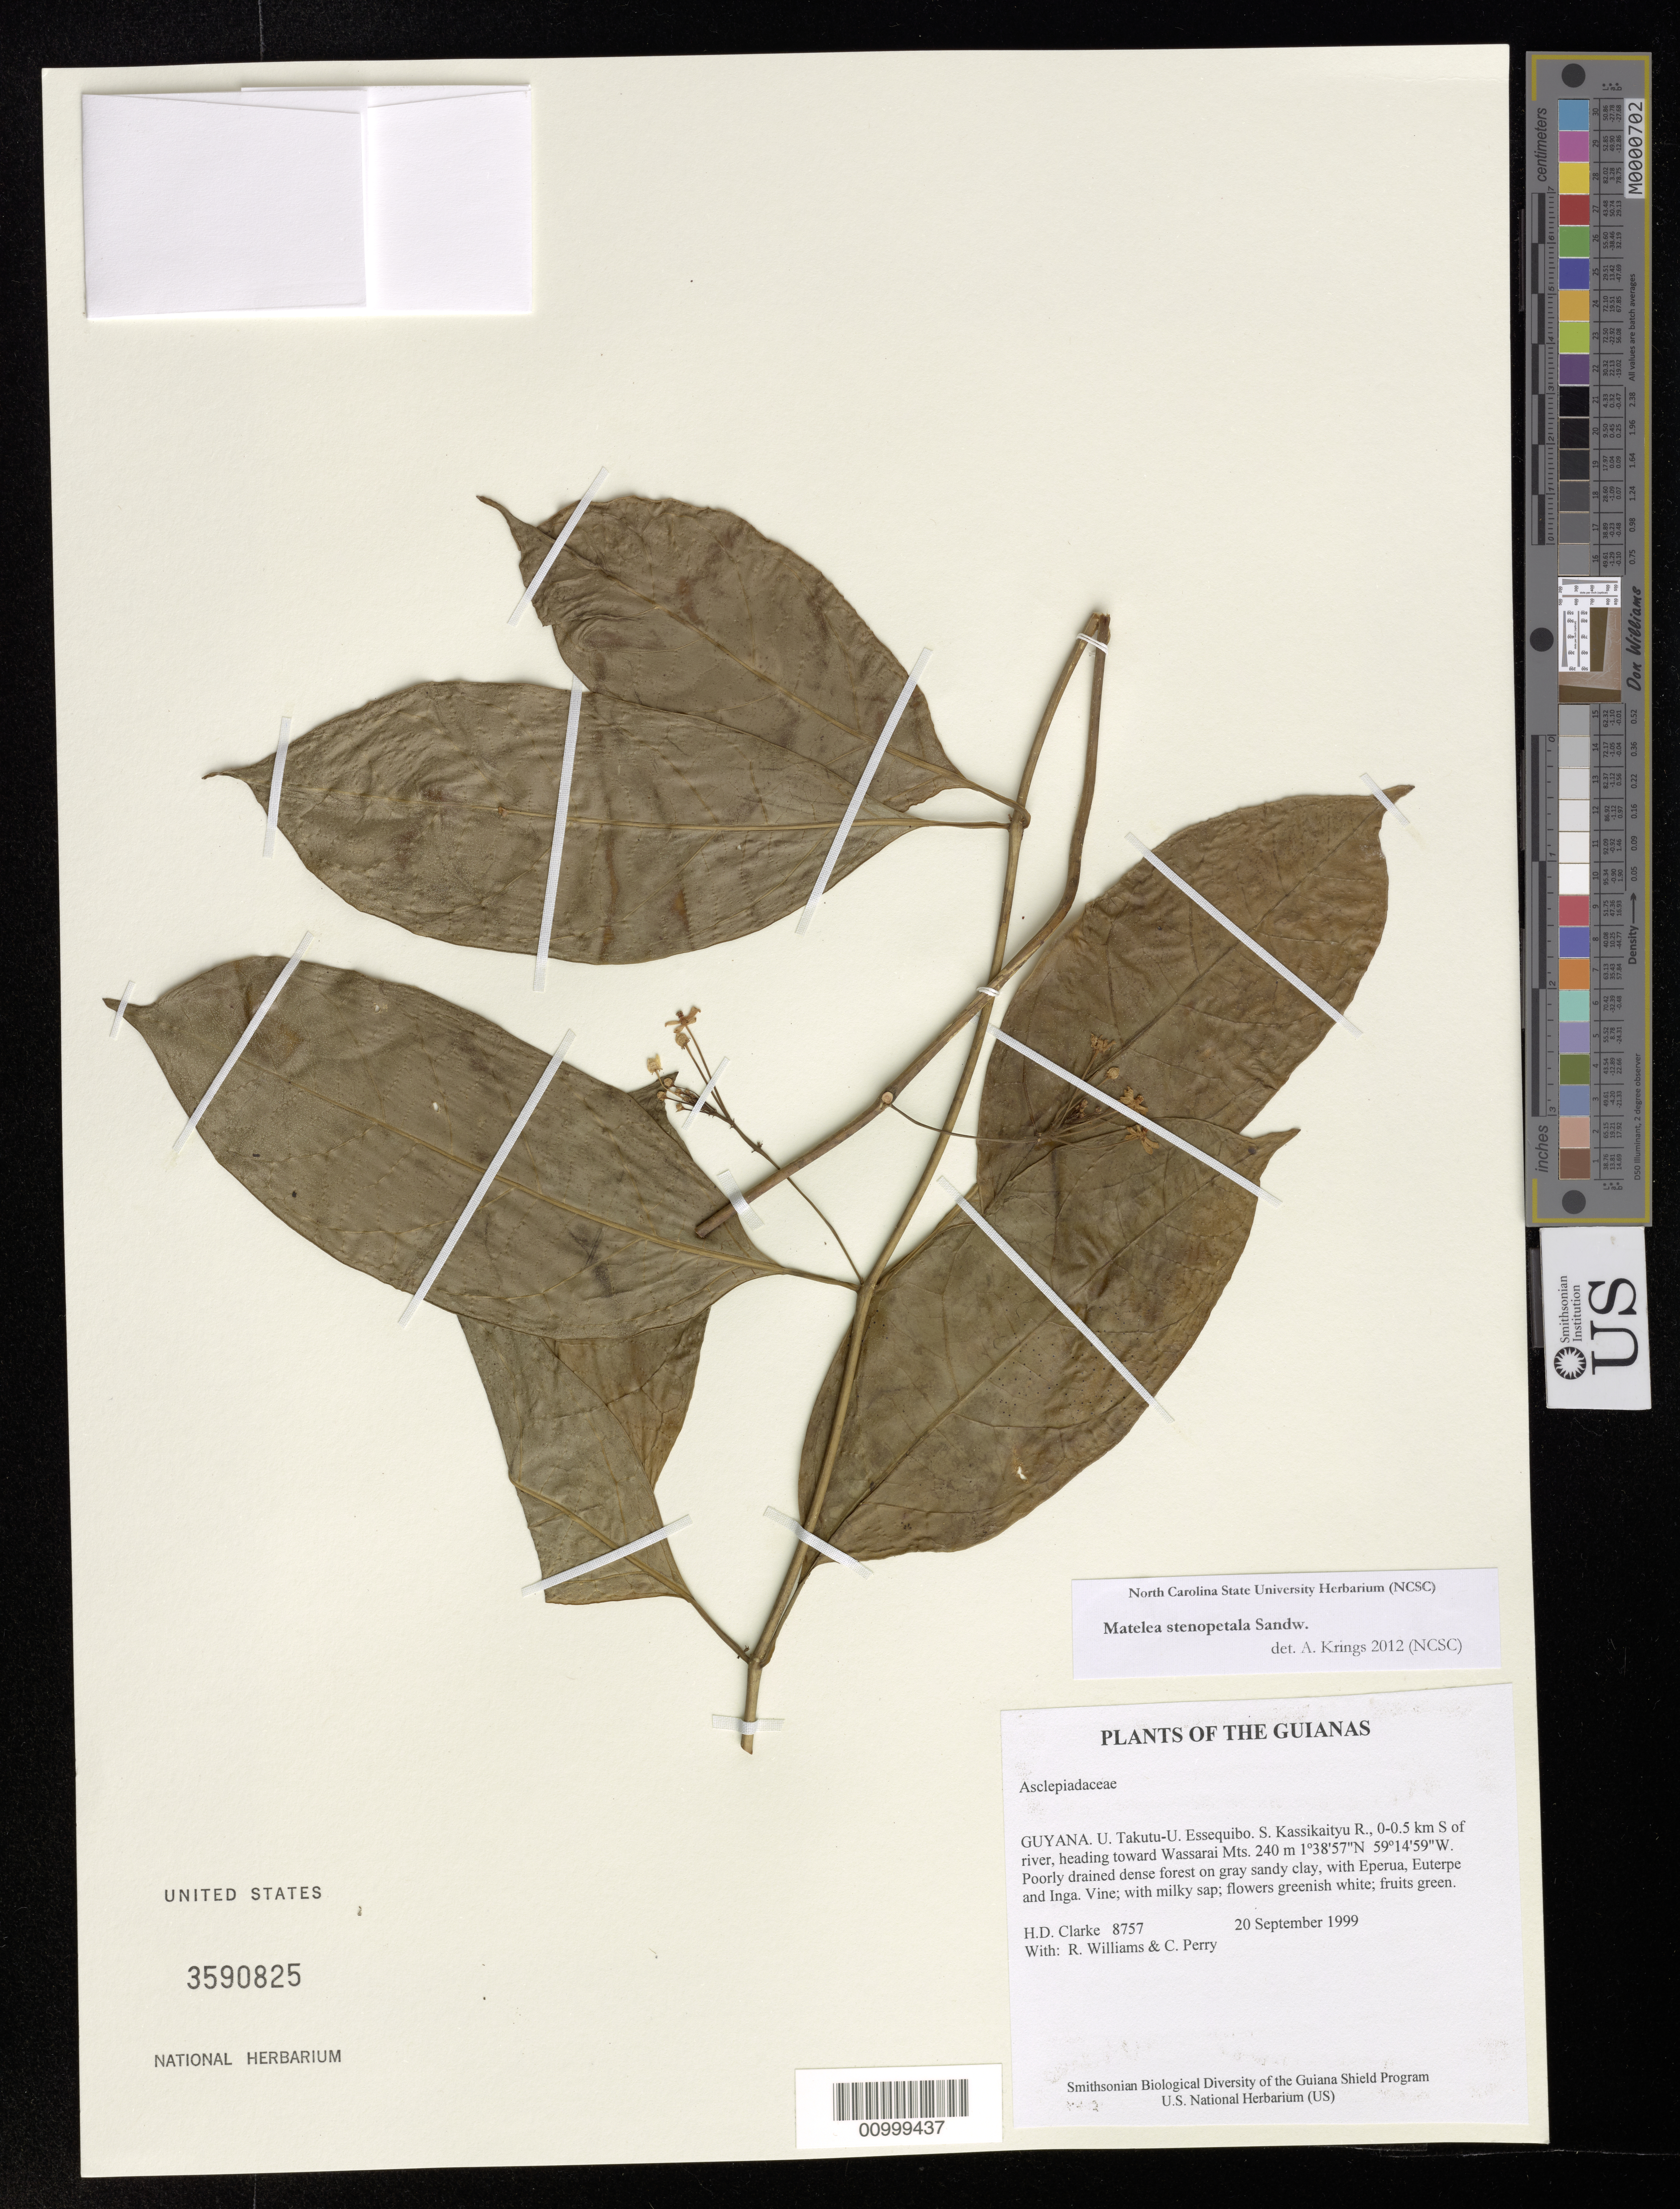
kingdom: Plantae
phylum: Tracheophyta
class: Magnoliopsida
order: Gentianales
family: Apocynaceae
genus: Matelea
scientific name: Matelea stenopetala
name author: Sandwith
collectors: H. D. Clarke, R. Williams & C. Perry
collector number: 8757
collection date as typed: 20 September 1999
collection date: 1999-09-20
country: Guyana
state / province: U. Takutu-U. Essequibo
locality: S. Kassikaityu R., 0-0.5 km S of river, heading toward Wassarai Mts.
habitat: Poorly drained dense forest on gray sandy clay, with Eperua, Euterpe and Inga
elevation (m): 240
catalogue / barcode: US 3590825